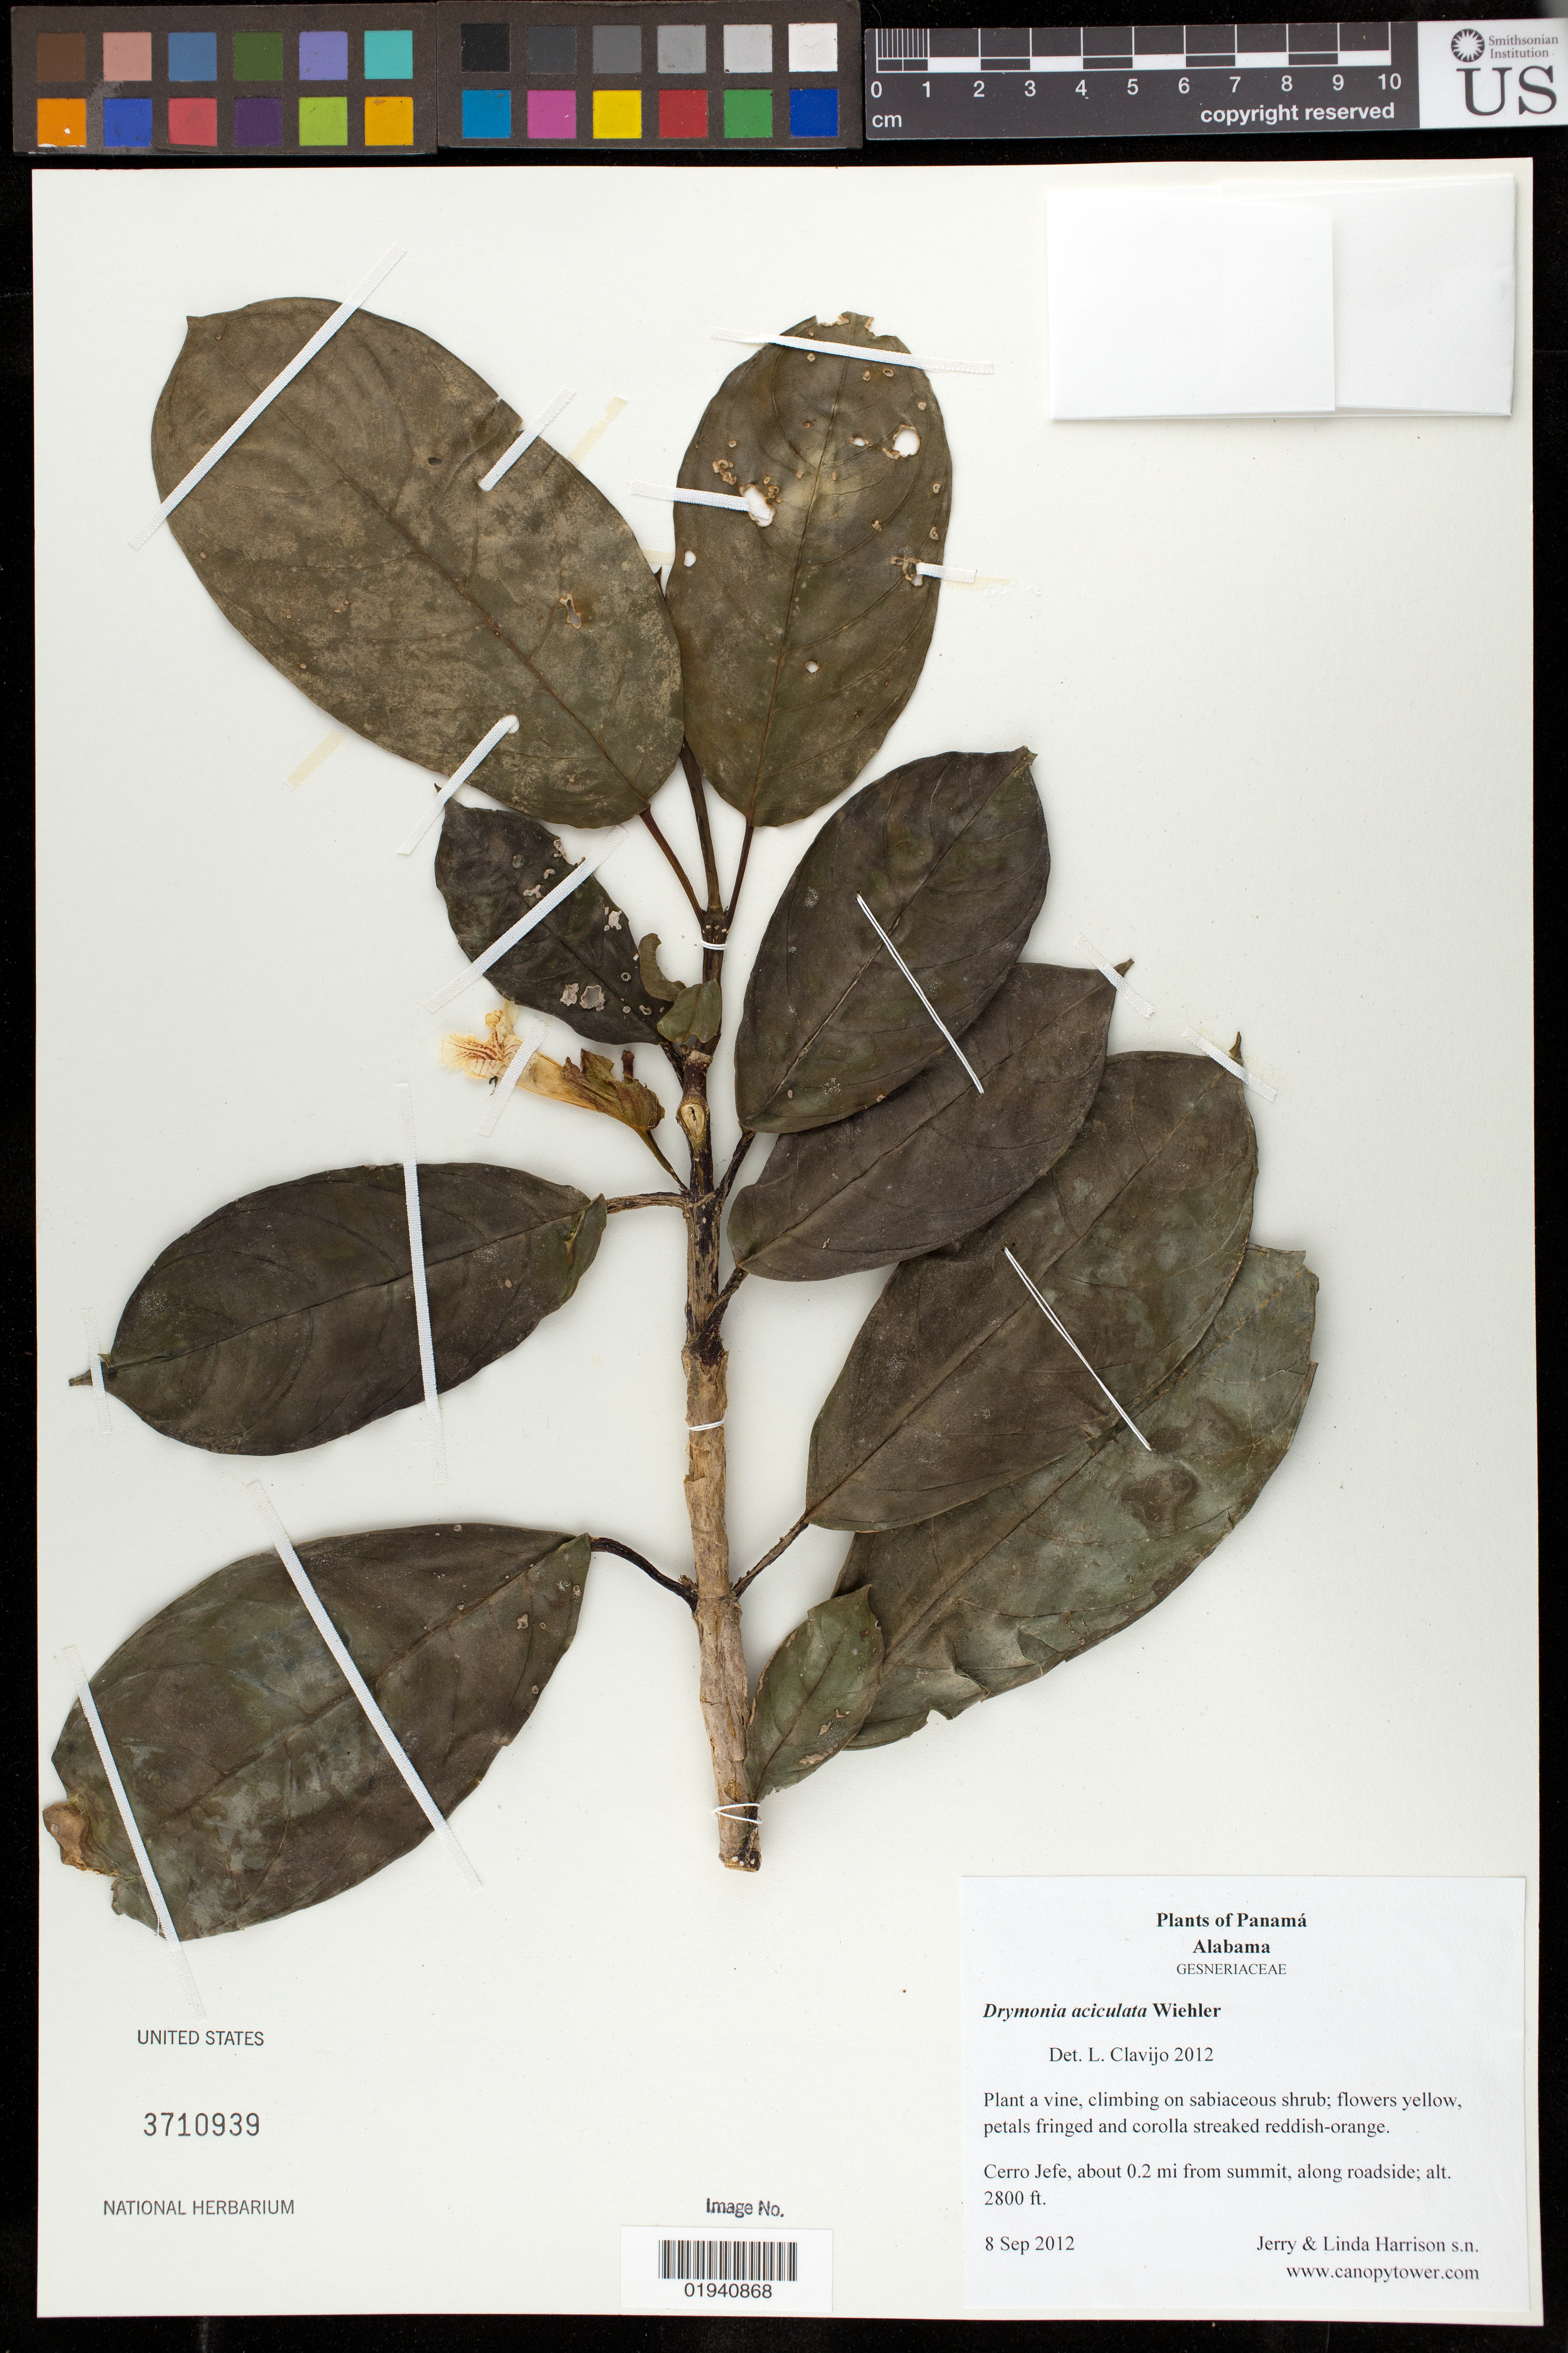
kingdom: Plantae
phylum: Tracheophyta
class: Magnoliopsida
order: Lamiales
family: Gesneriaceae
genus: Drymonia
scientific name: Drymonia aciculata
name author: Wiehler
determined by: Clavijo, L.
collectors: J. Harrison & L. Harrison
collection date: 2012-09-08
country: United States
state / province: Alabama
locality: Cerro Jefe, about 0.2 mi from summit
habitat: Along roadside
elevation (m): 853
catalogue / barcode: US 3710939